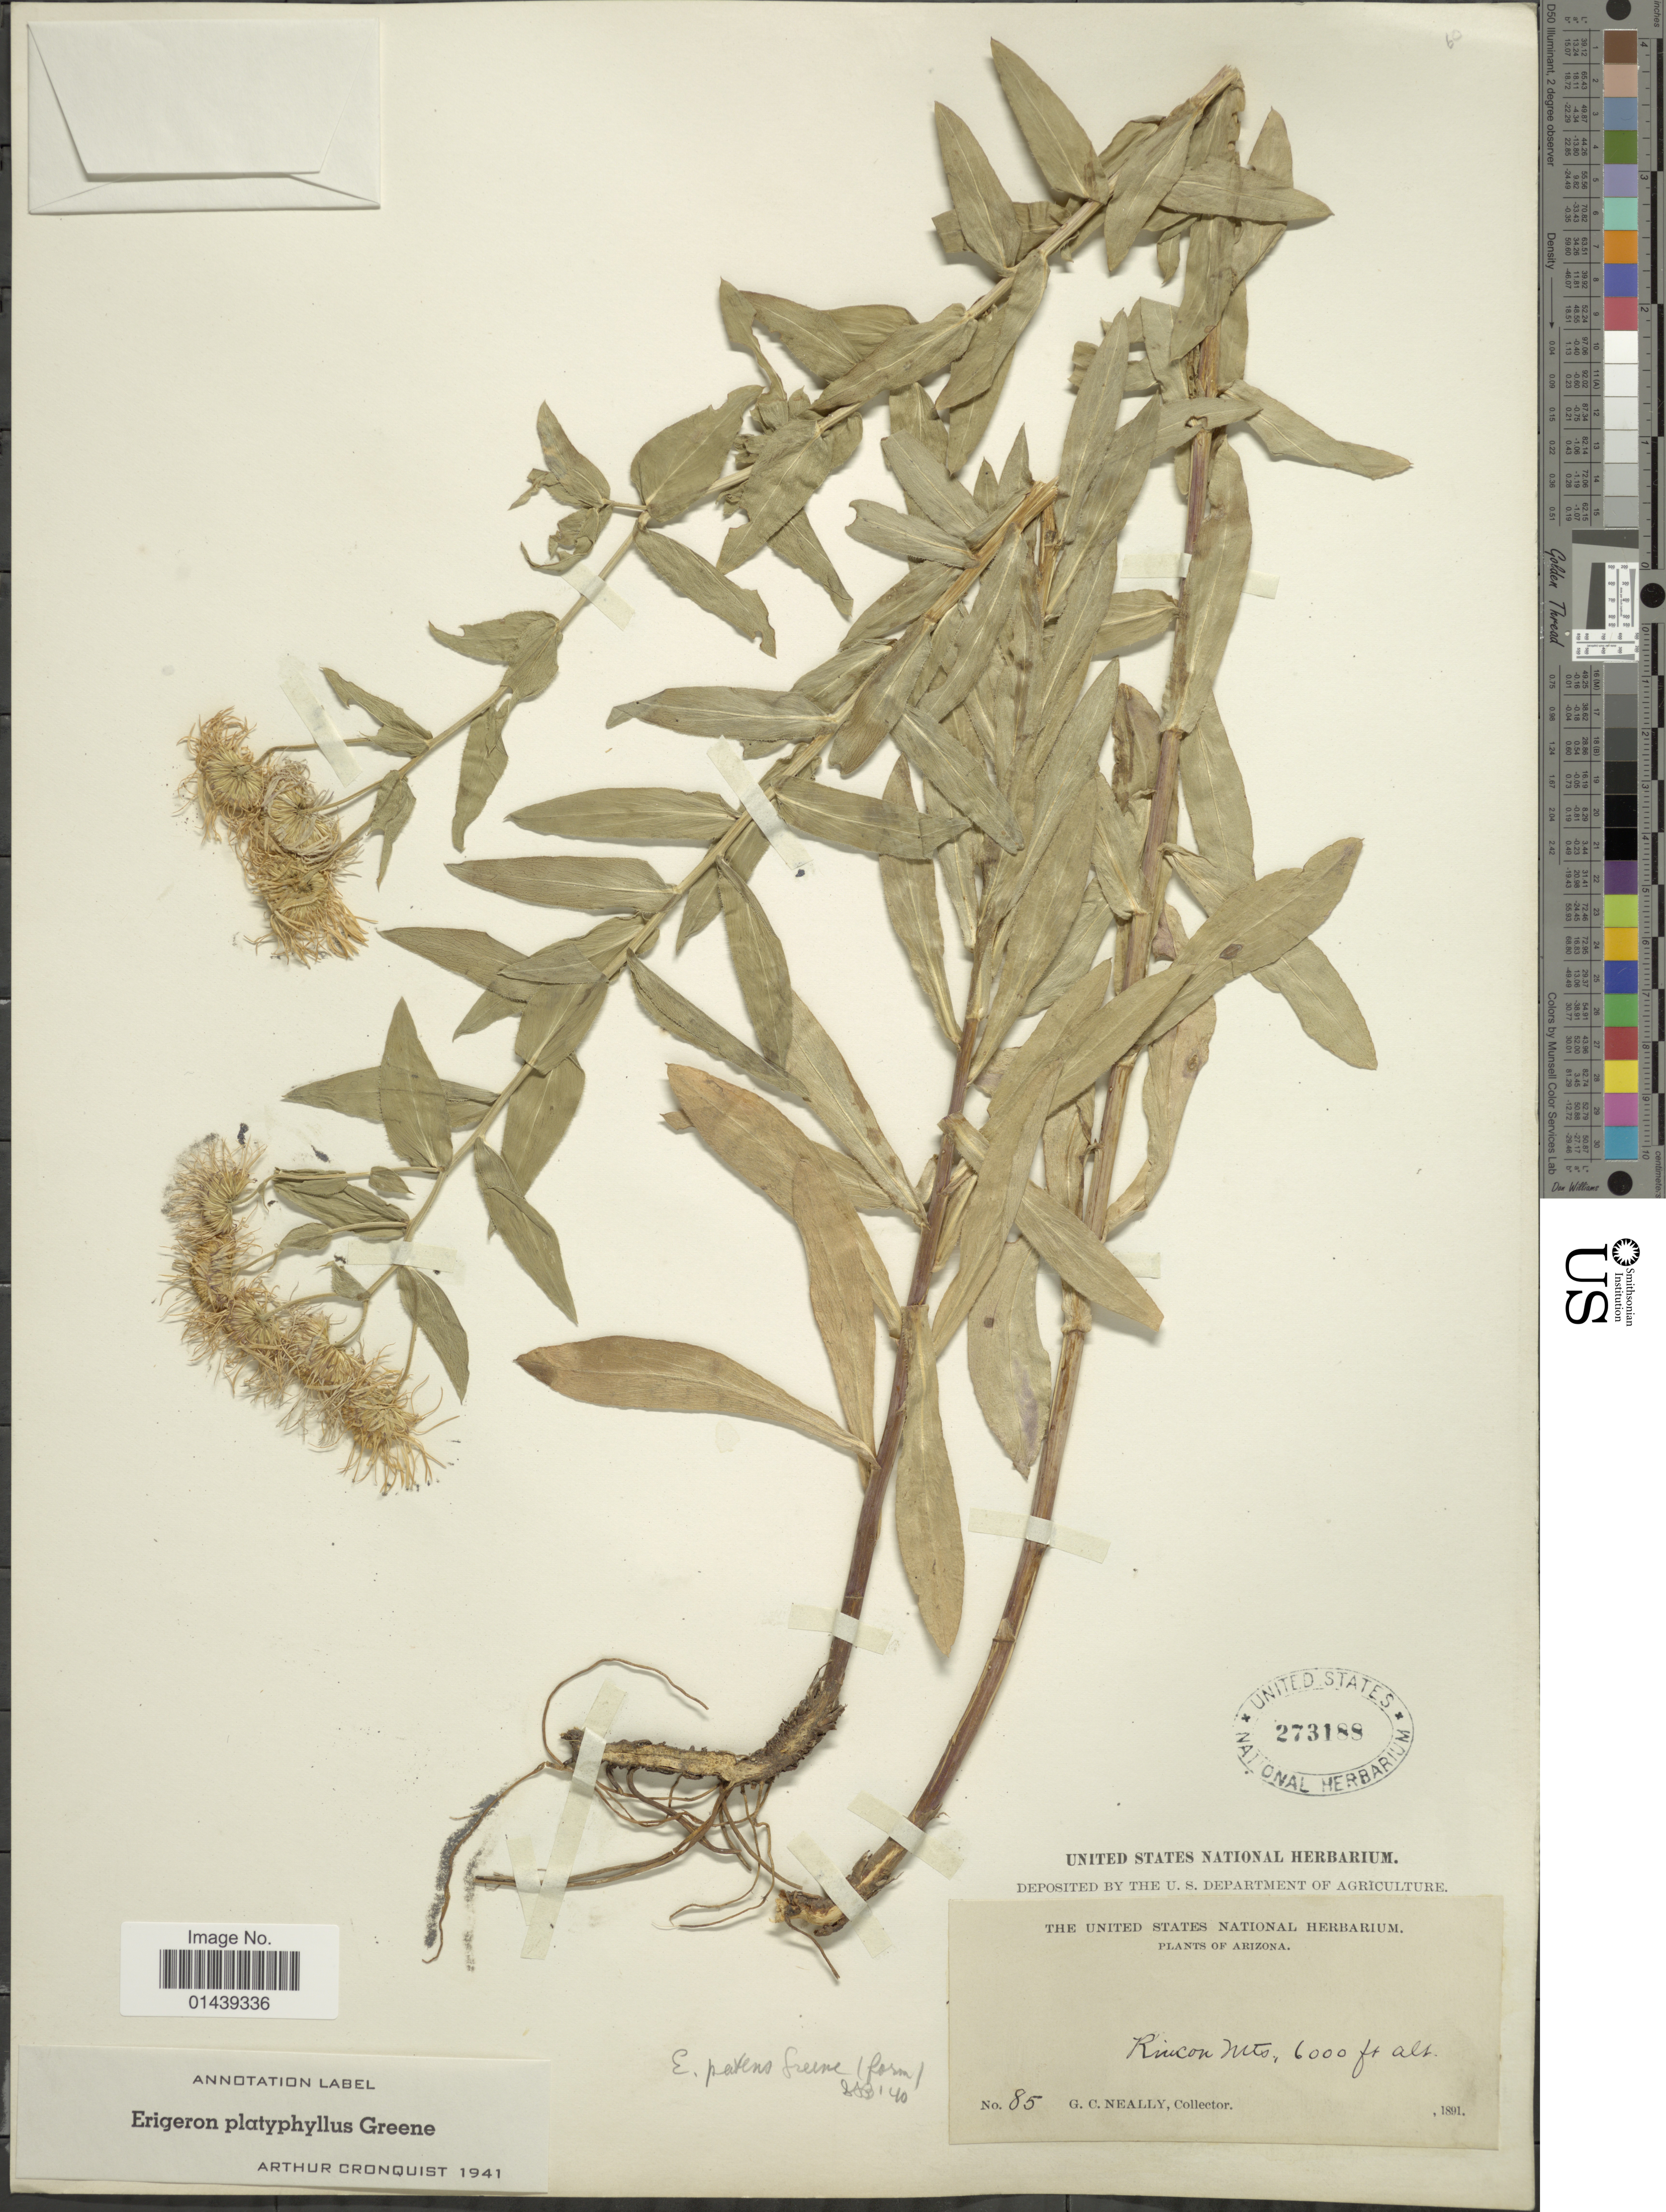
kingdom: Plantae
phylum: Tracheophyta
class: Magnoliopsida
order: Asterales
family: Asteraceae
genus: Erigeron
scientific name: Erigeron platyphyllus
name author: Greene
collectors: G. Neally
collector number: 85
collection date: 1891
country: United States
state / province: Arizona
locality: Rincon Mts.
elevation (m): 1829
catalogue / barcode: US 273188